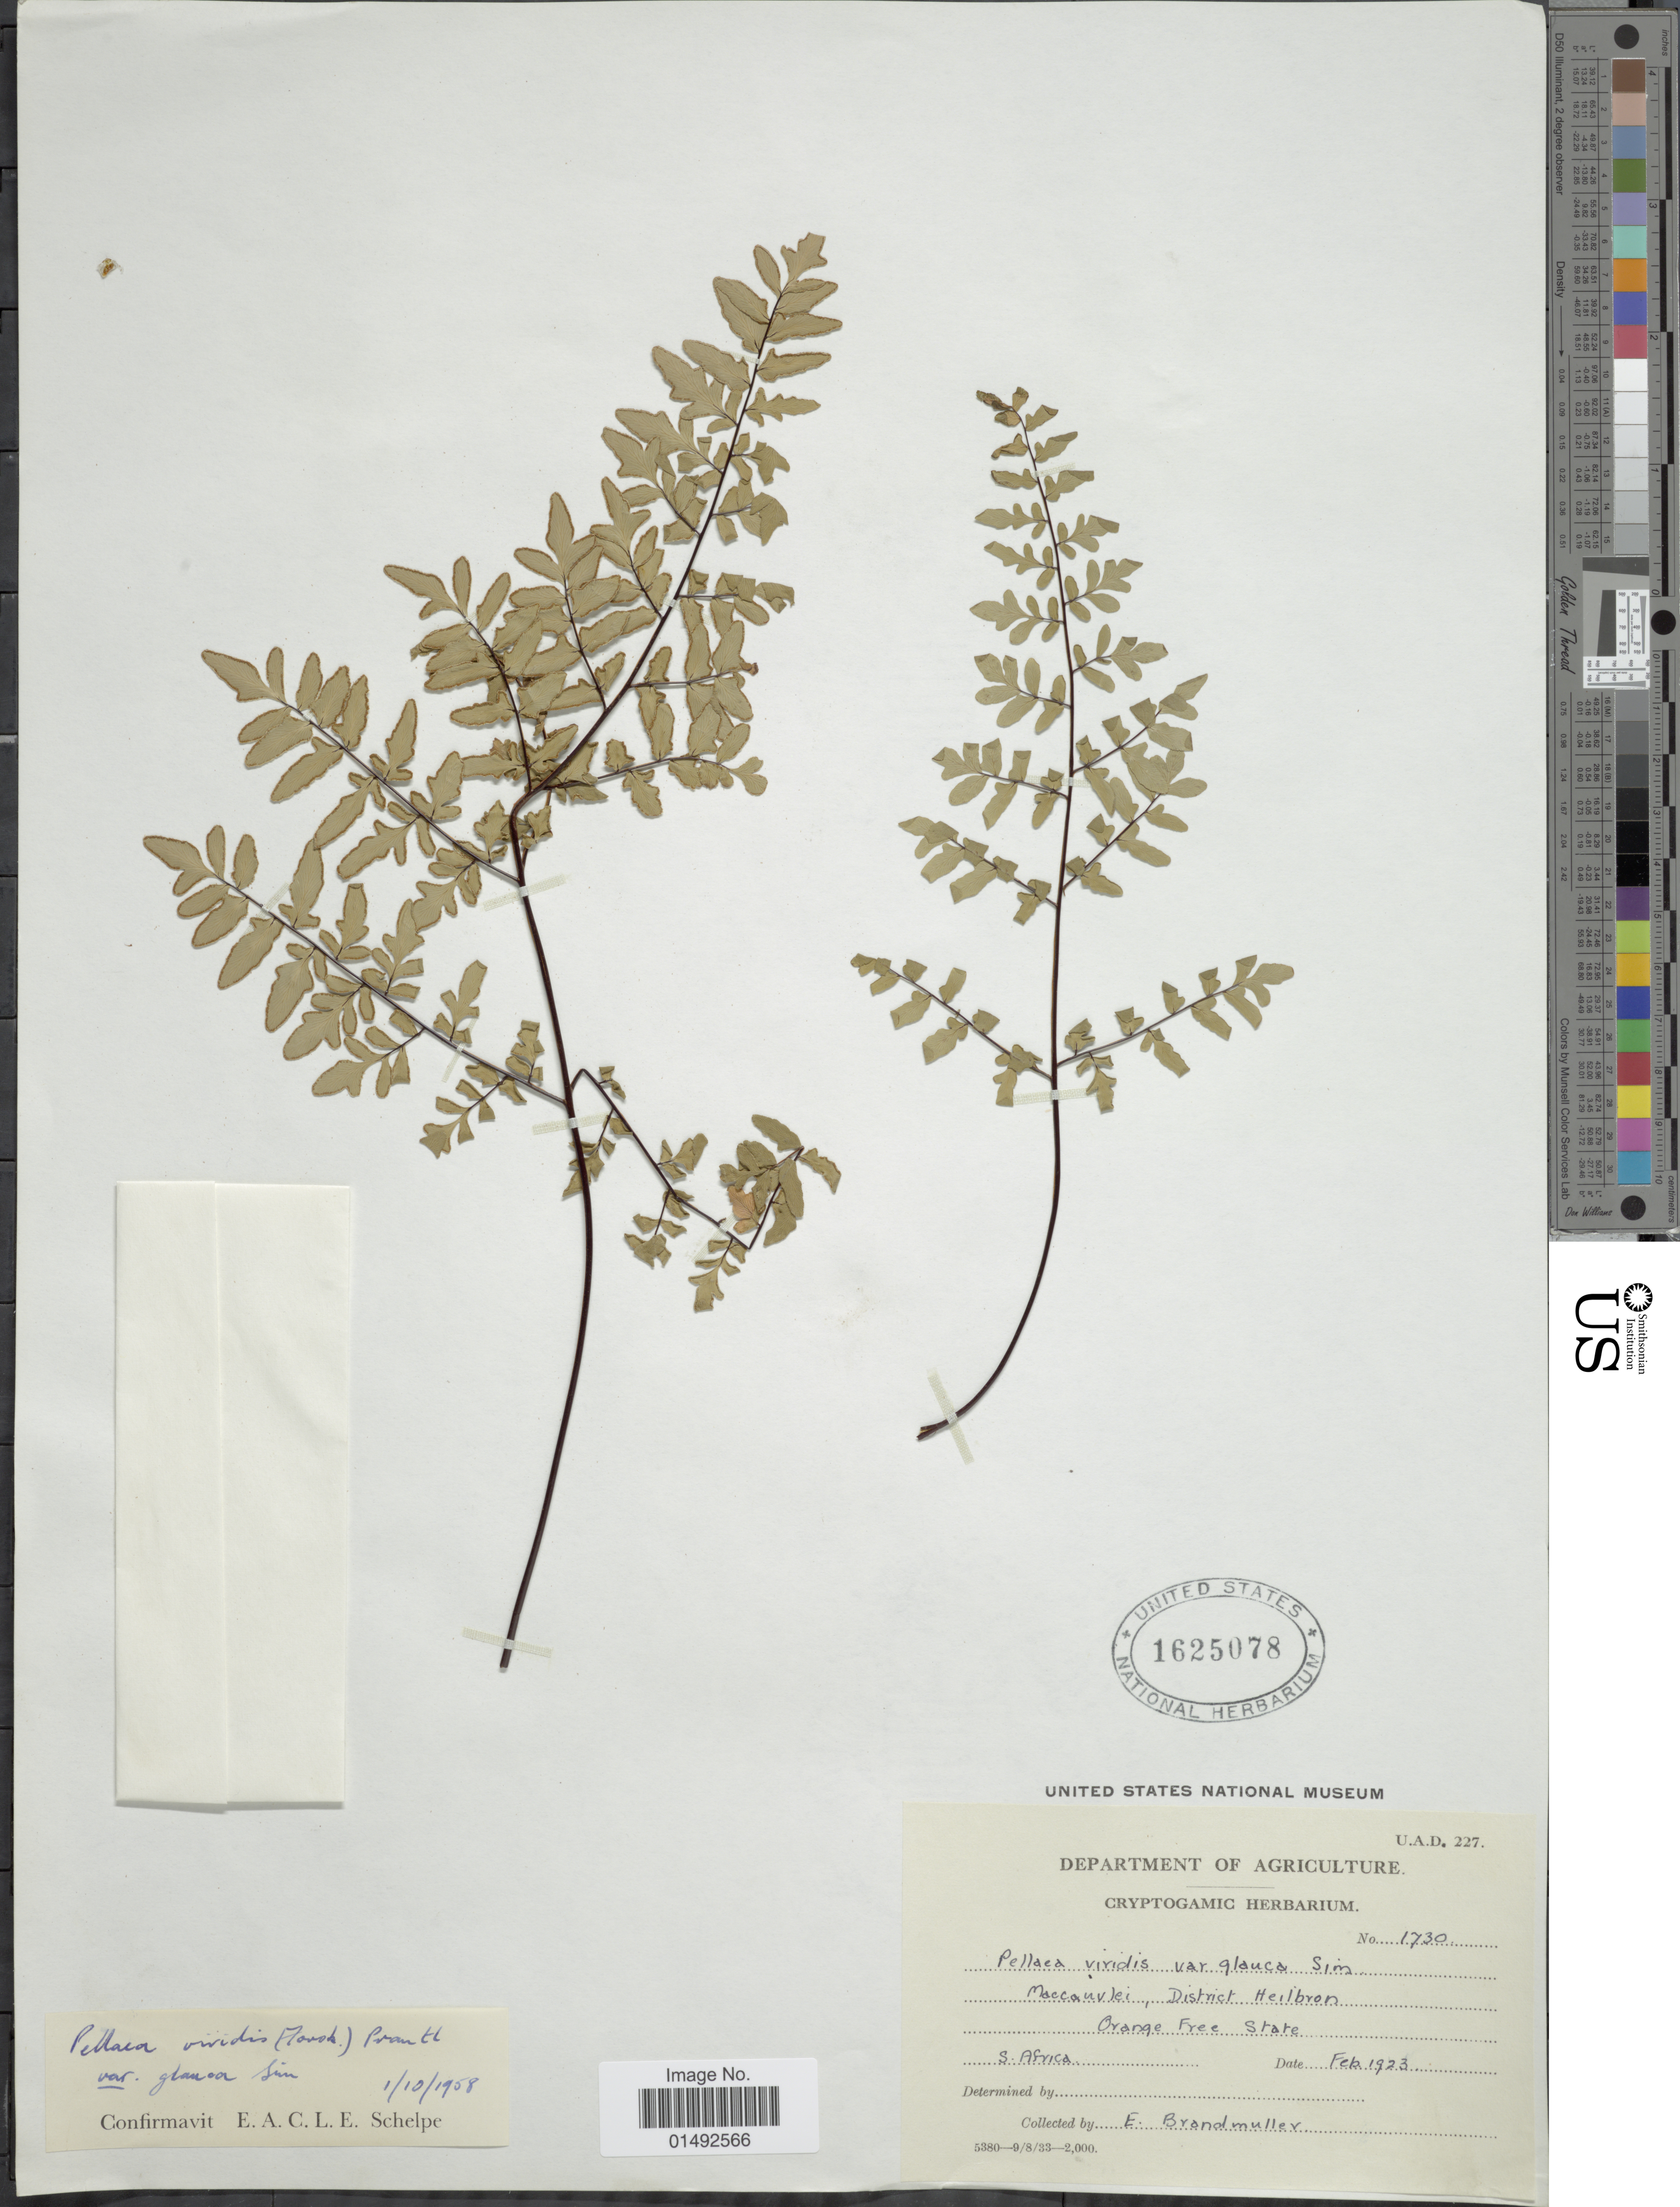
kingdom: Plantae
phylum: Tracheophyta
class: Polypodiopsida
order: Polypodiales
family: Pteridaceae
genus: Pellaea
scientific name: Pellaea viridis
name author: (Forssk.) Prantl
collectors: E. Brandmuller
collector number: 1730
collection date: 1923-02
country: South Africa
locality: Maccanvlei, District Heilbron, Orange Free State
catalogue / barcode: US 1625078